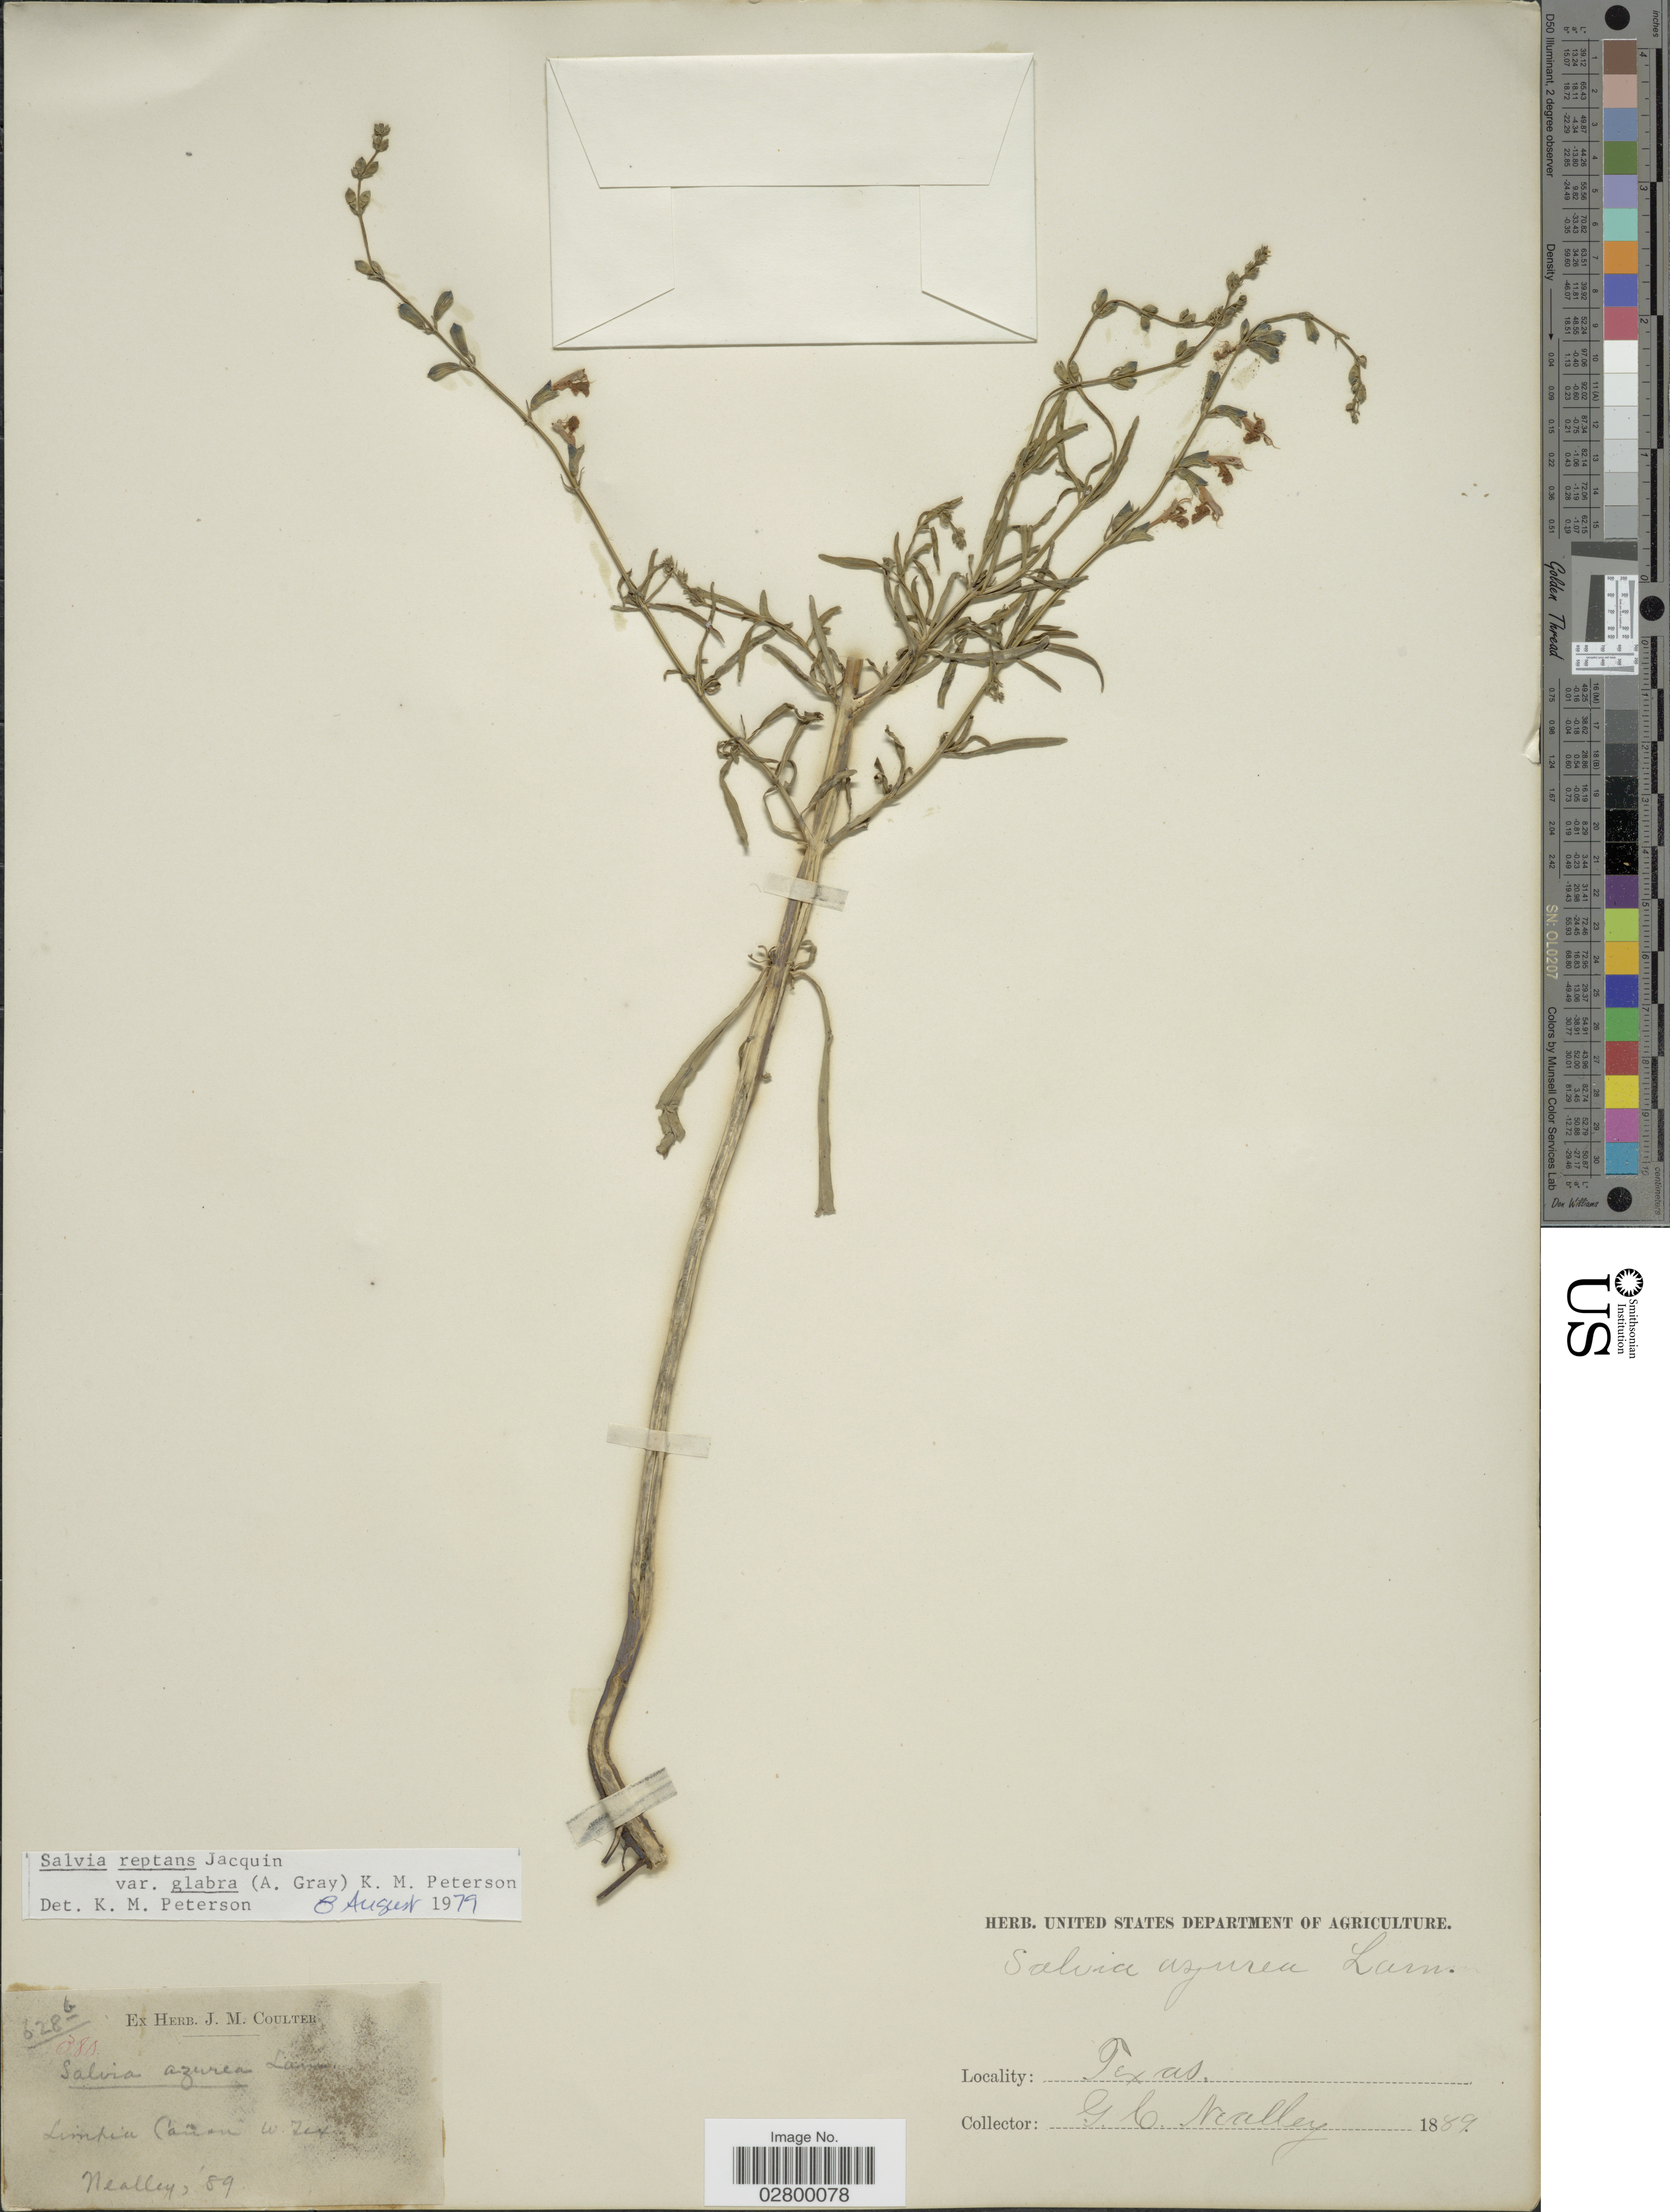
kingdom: Plantae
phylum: Tracheophyta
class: Magnoliopsida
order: Lamiales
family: Lamiaceae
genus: Salvia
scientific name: Salvia reptans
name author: Jacq.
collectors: G. C. Nealley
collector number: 628b/380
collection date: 1889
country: United States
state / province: Texas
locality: Limpia Cañon, W. Tex.